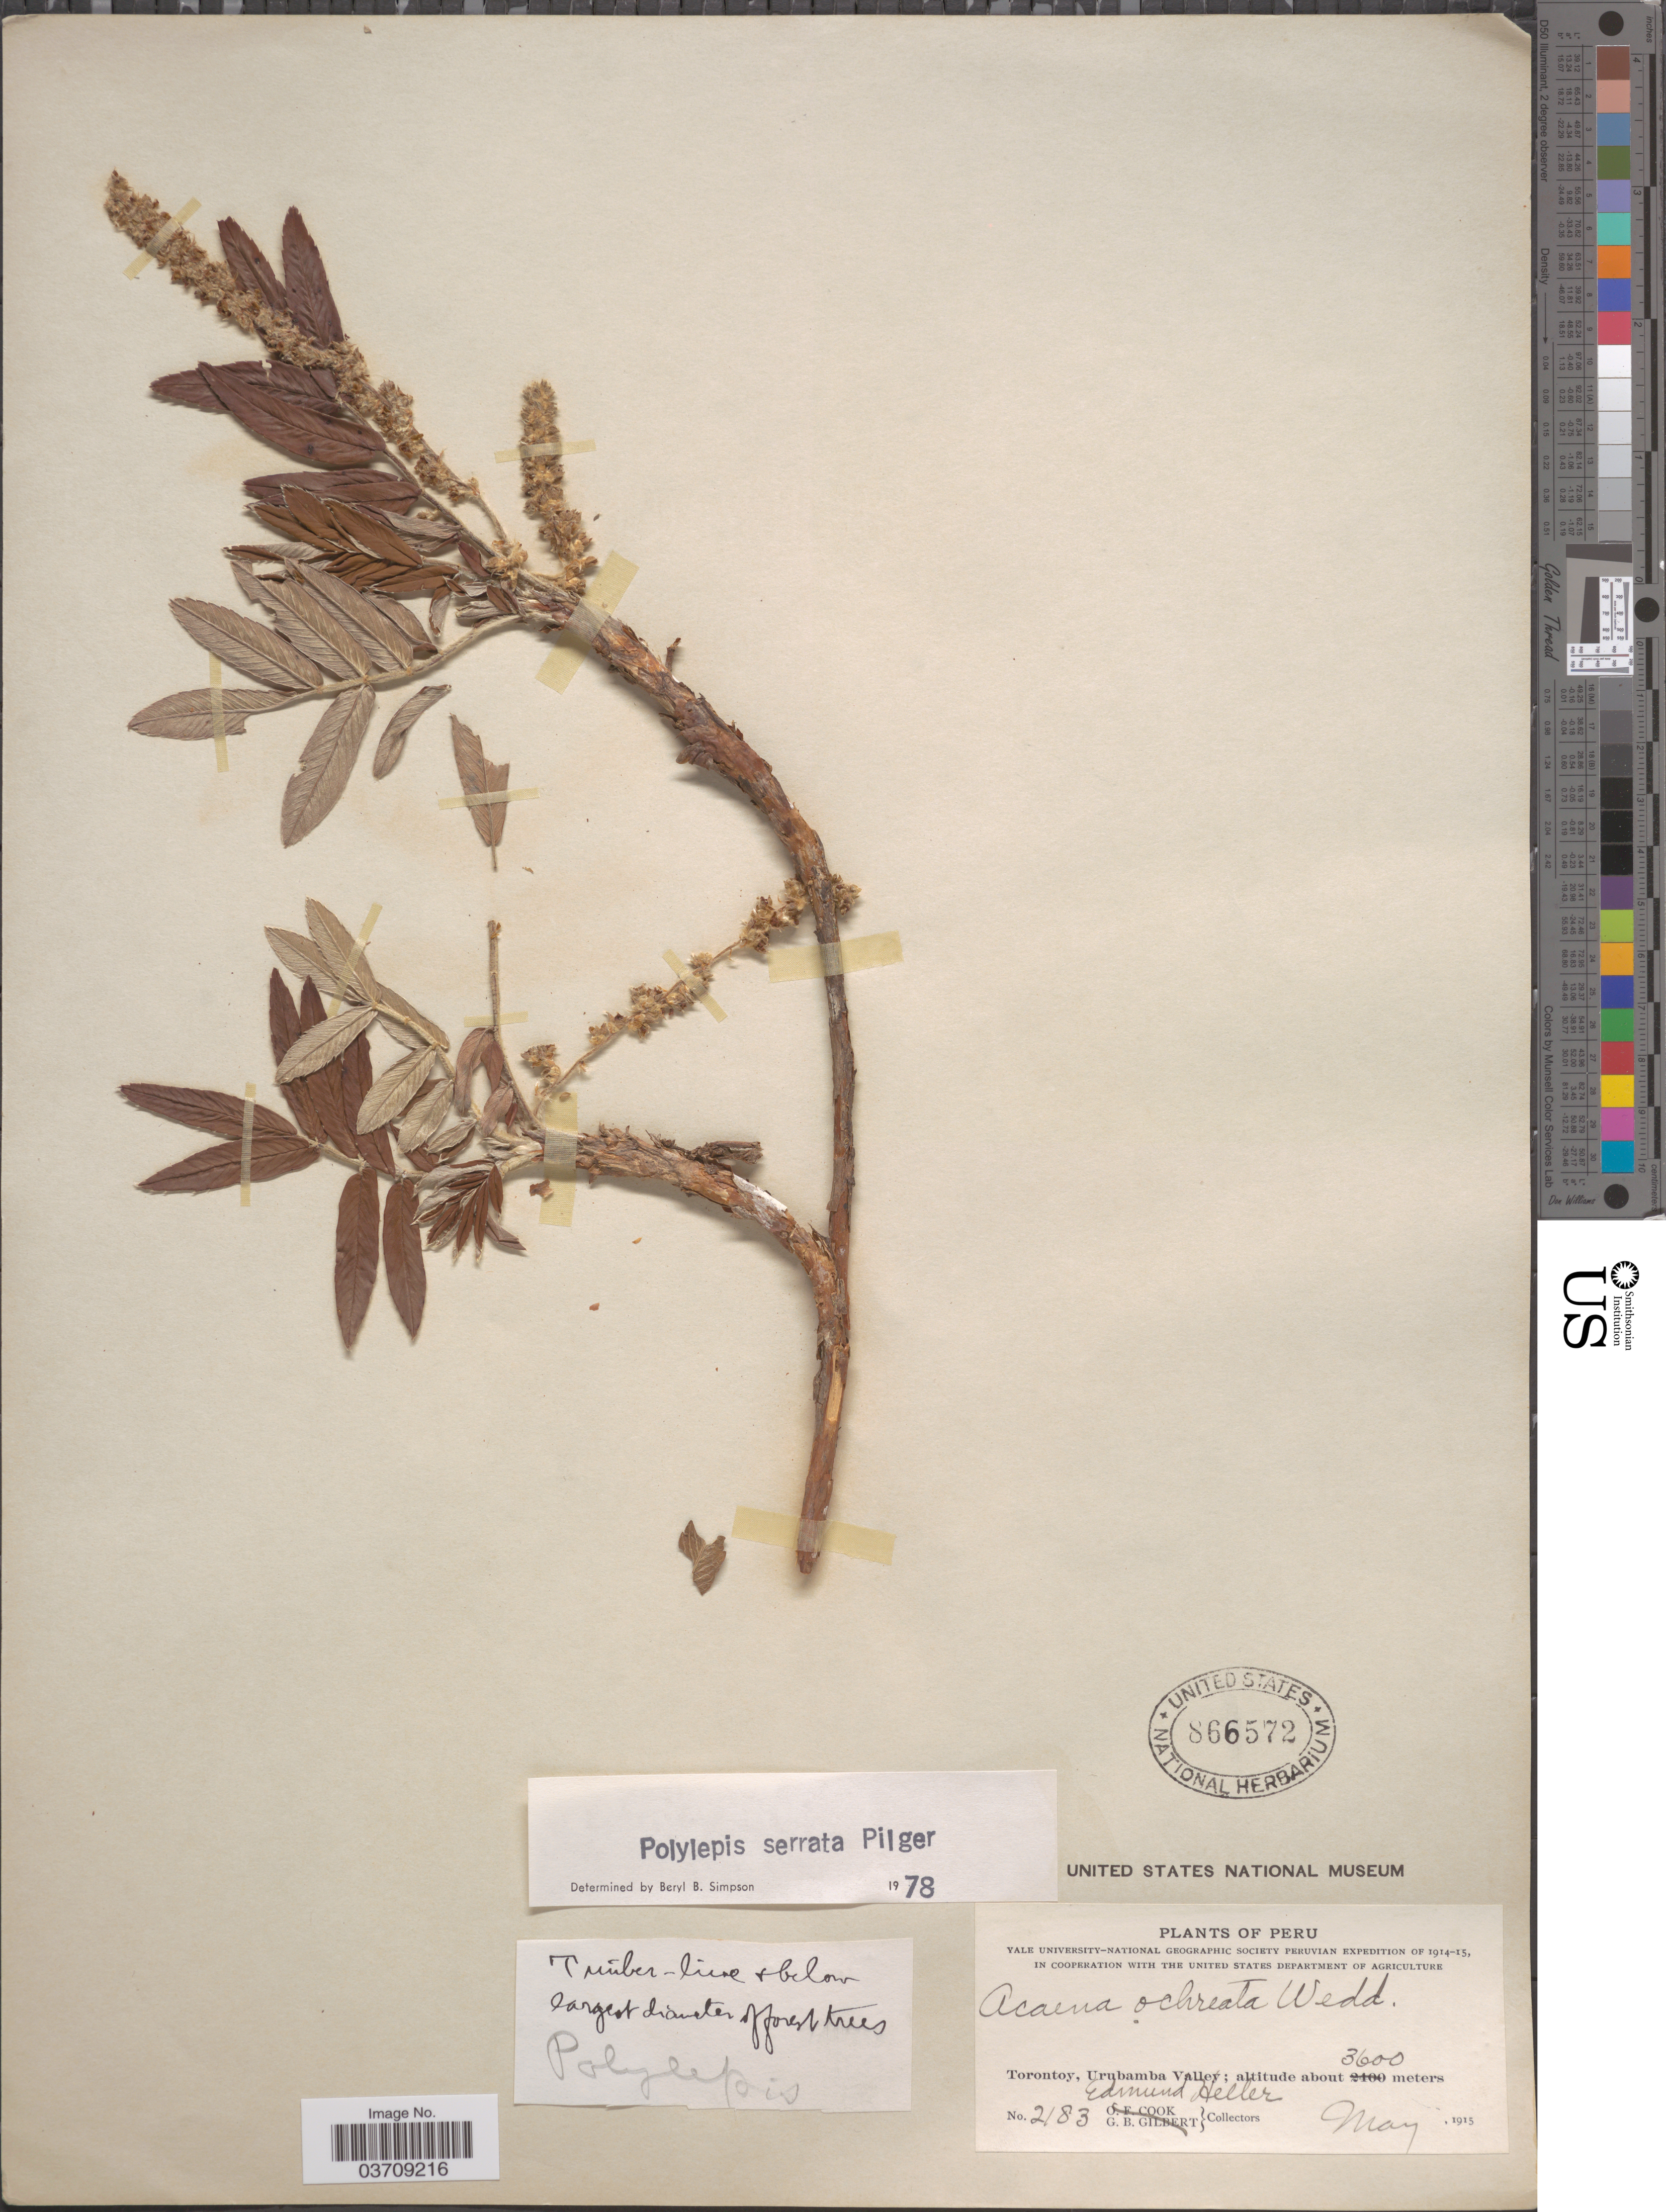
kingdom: Plantae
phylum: Tracheophyta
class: Magnoliopsida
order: Rosales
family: Rosaceae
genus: Polylepis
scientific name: Polylepis rugulosa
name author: Bitter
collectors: E. Heller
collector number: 2183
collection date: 1915-05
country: Peru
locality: Torontoy, Urubamba Valley.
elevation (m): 3600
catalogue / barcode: US 866572